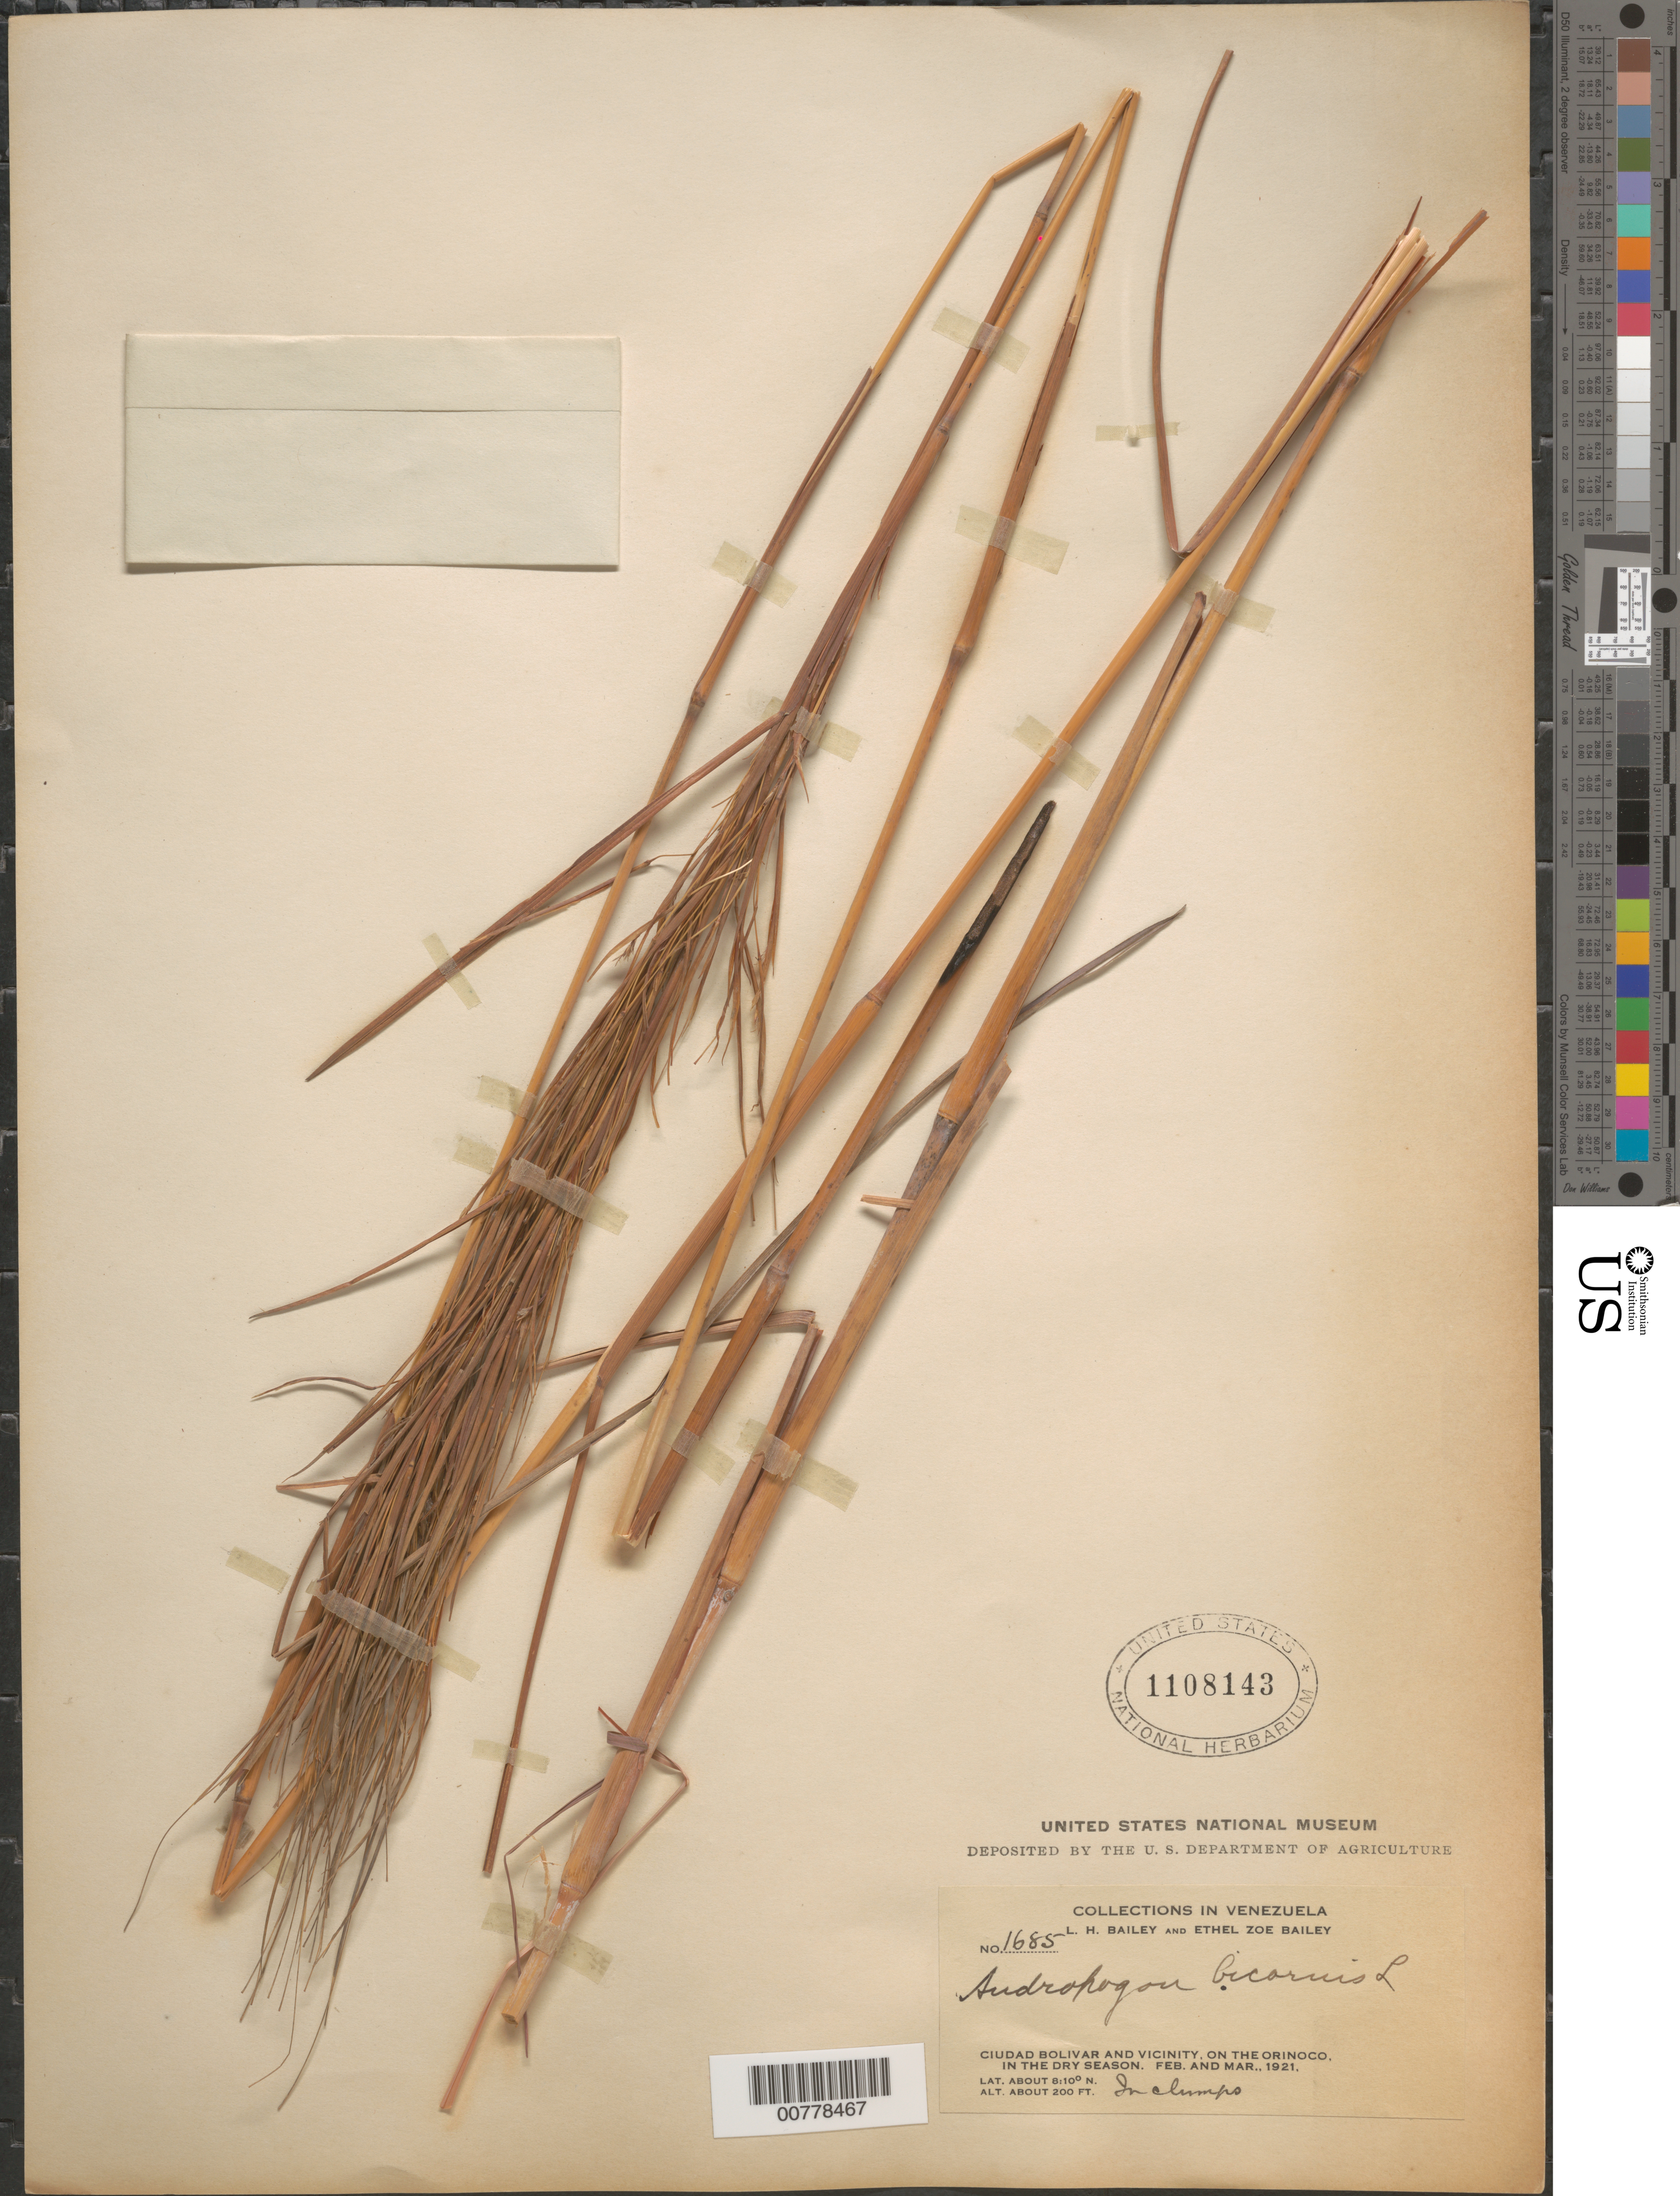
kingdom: Plantae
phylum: Tracheophyta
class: Liliopsida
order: Poales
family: Poaceae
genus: Andropogon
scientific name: Andropogon bicornis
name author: L.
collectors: L. H. Bailey & E. Z. Bailey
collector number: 1685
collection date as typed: Feb-21 and Mar-21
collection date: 1921-02,1921-03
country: Venezuela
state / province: Bolívar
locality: Ciudad Bolívar and vicinity, Orinoco R.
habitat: Dry season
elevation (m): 61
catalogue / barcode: US 1108143